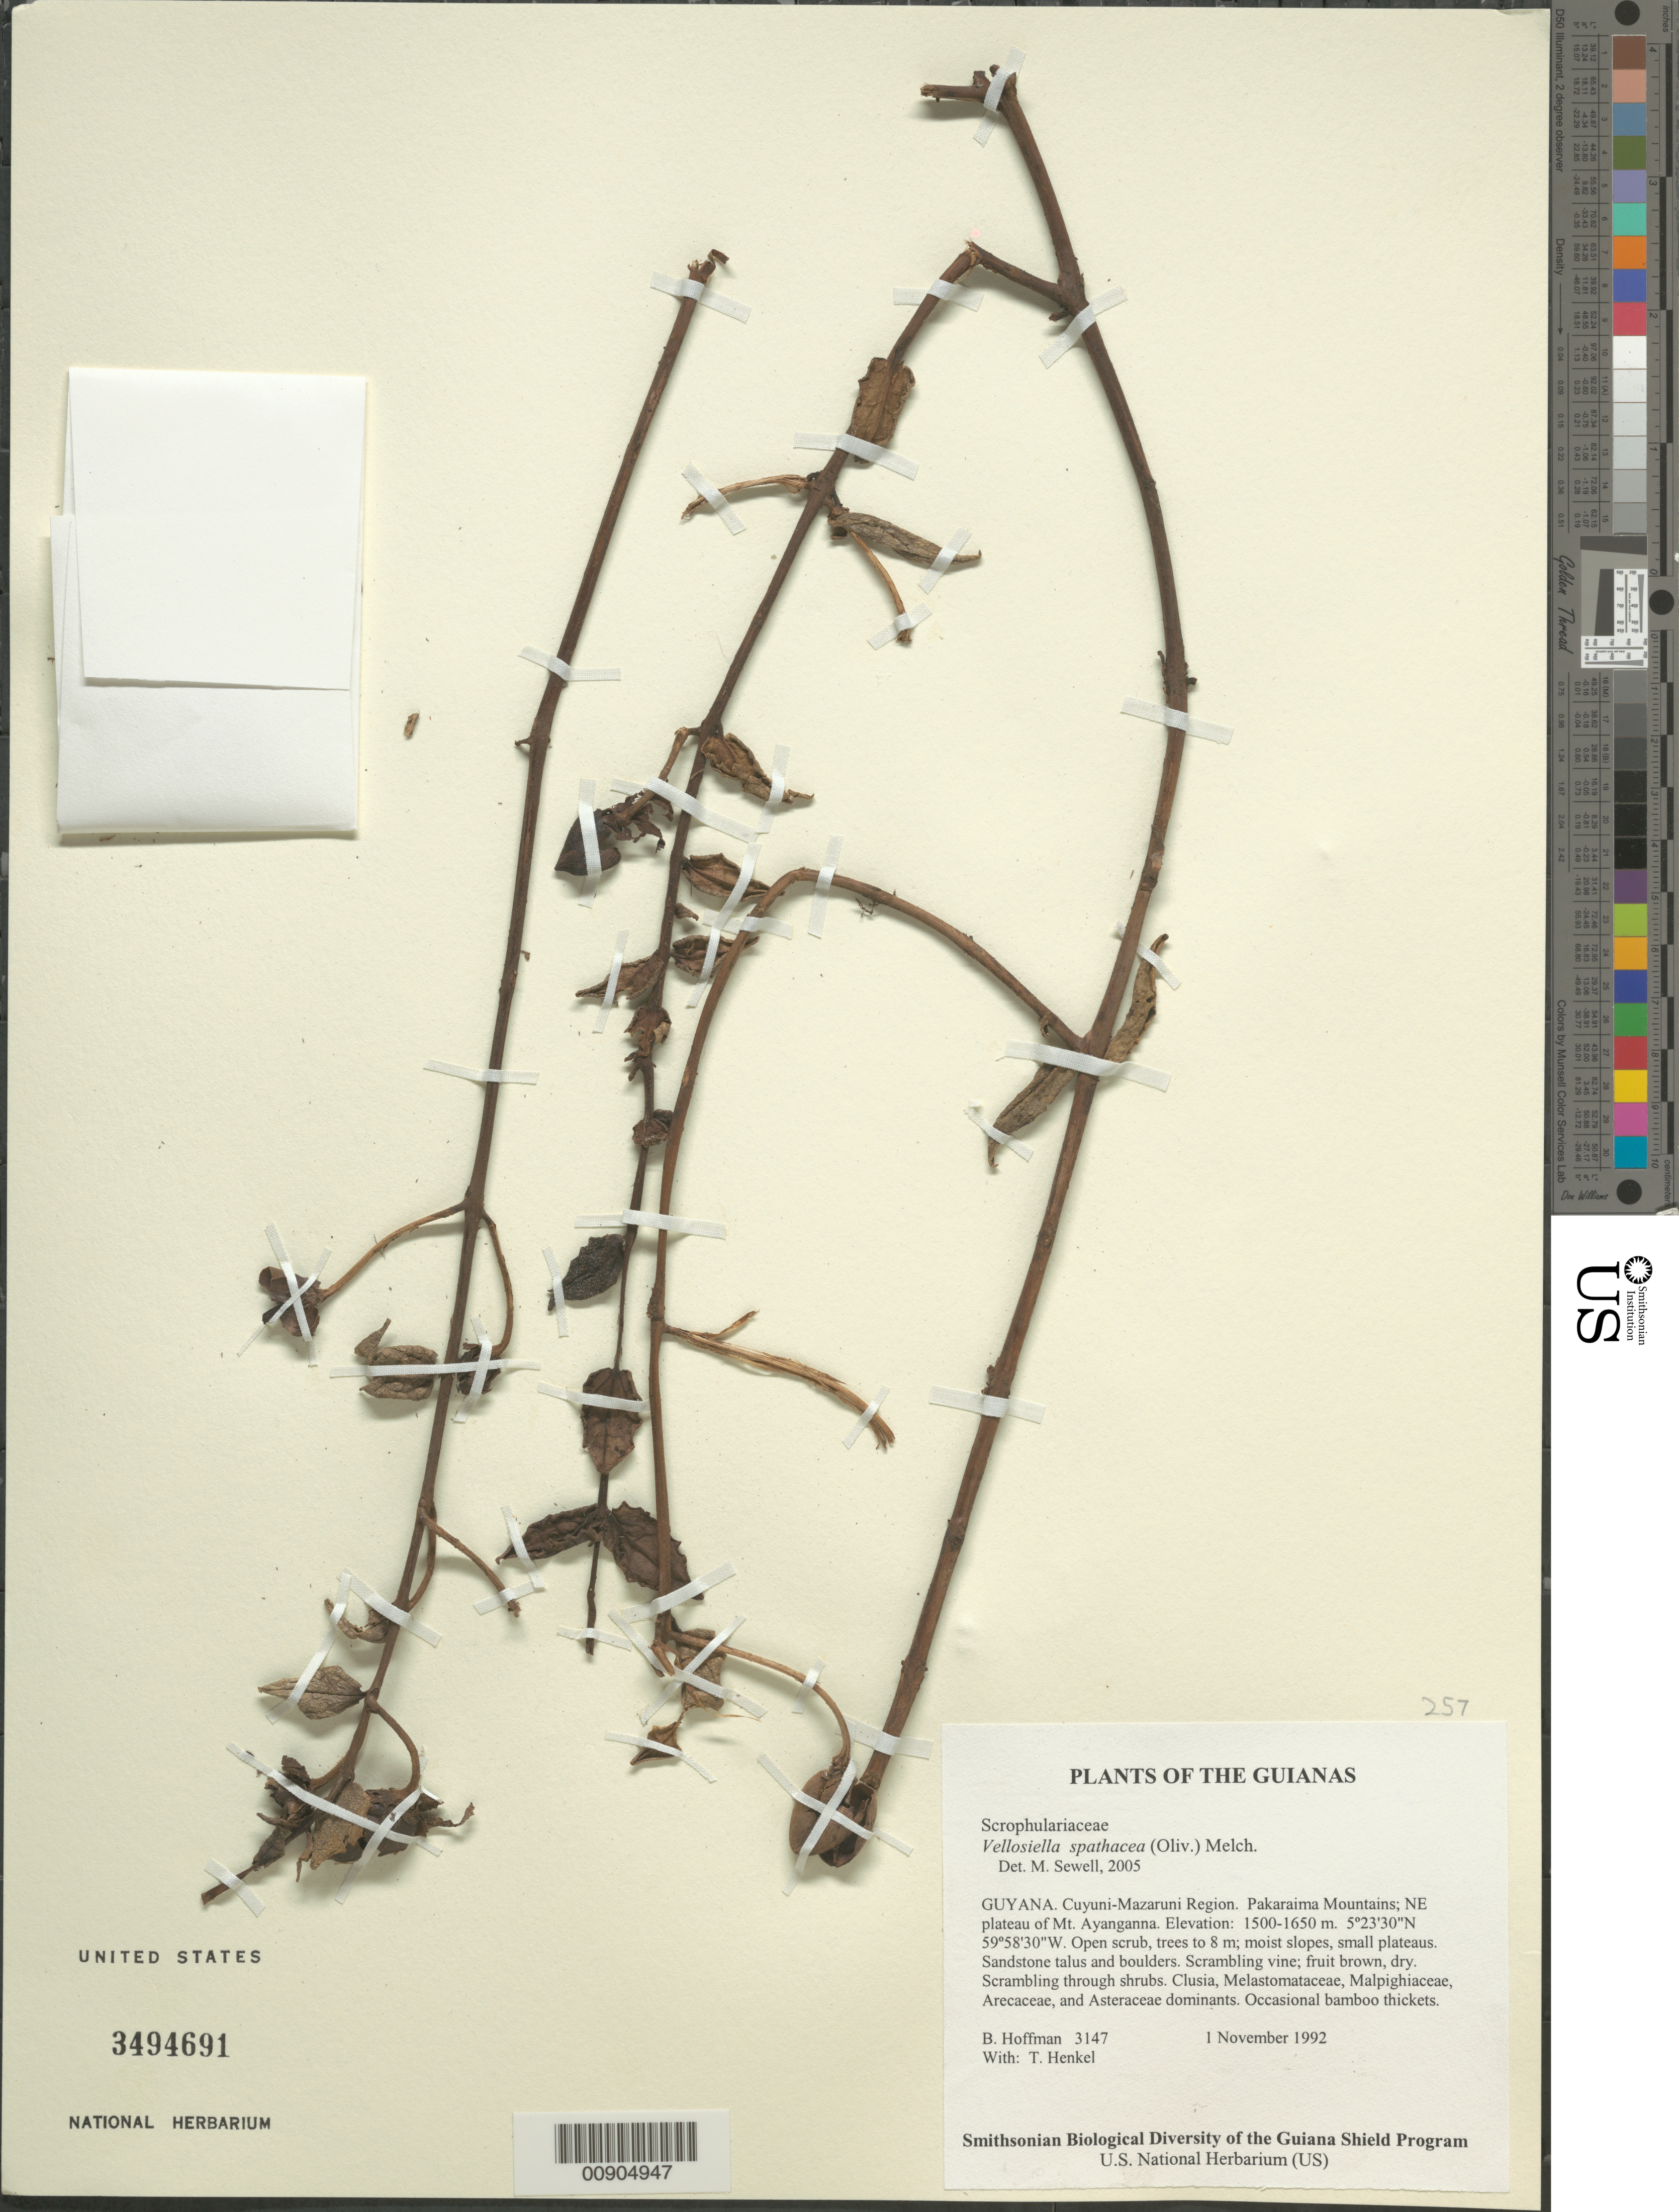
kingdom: Plantae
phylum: Tracheophyta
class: Magnoliopsida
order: Lamiales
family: Orobanchaceae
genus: Vellosiella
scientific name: Vellosiella spathacea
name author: (Oliv.) Melch.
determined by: Sewell, M.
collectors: B. Hoffman & T. Henkel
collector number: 3147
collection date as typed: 1 November 1992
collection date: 1992-11-01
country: Guyana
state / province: Cuyuni-Mazaruni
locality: Pakaraima Mountains; NE plateau of Mt. Ayanganna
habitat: Open scrub, trees to 8 m; moist slopes, small plateaus. Sandstone talus and boulders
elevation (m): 1500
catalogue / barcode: US 3494691